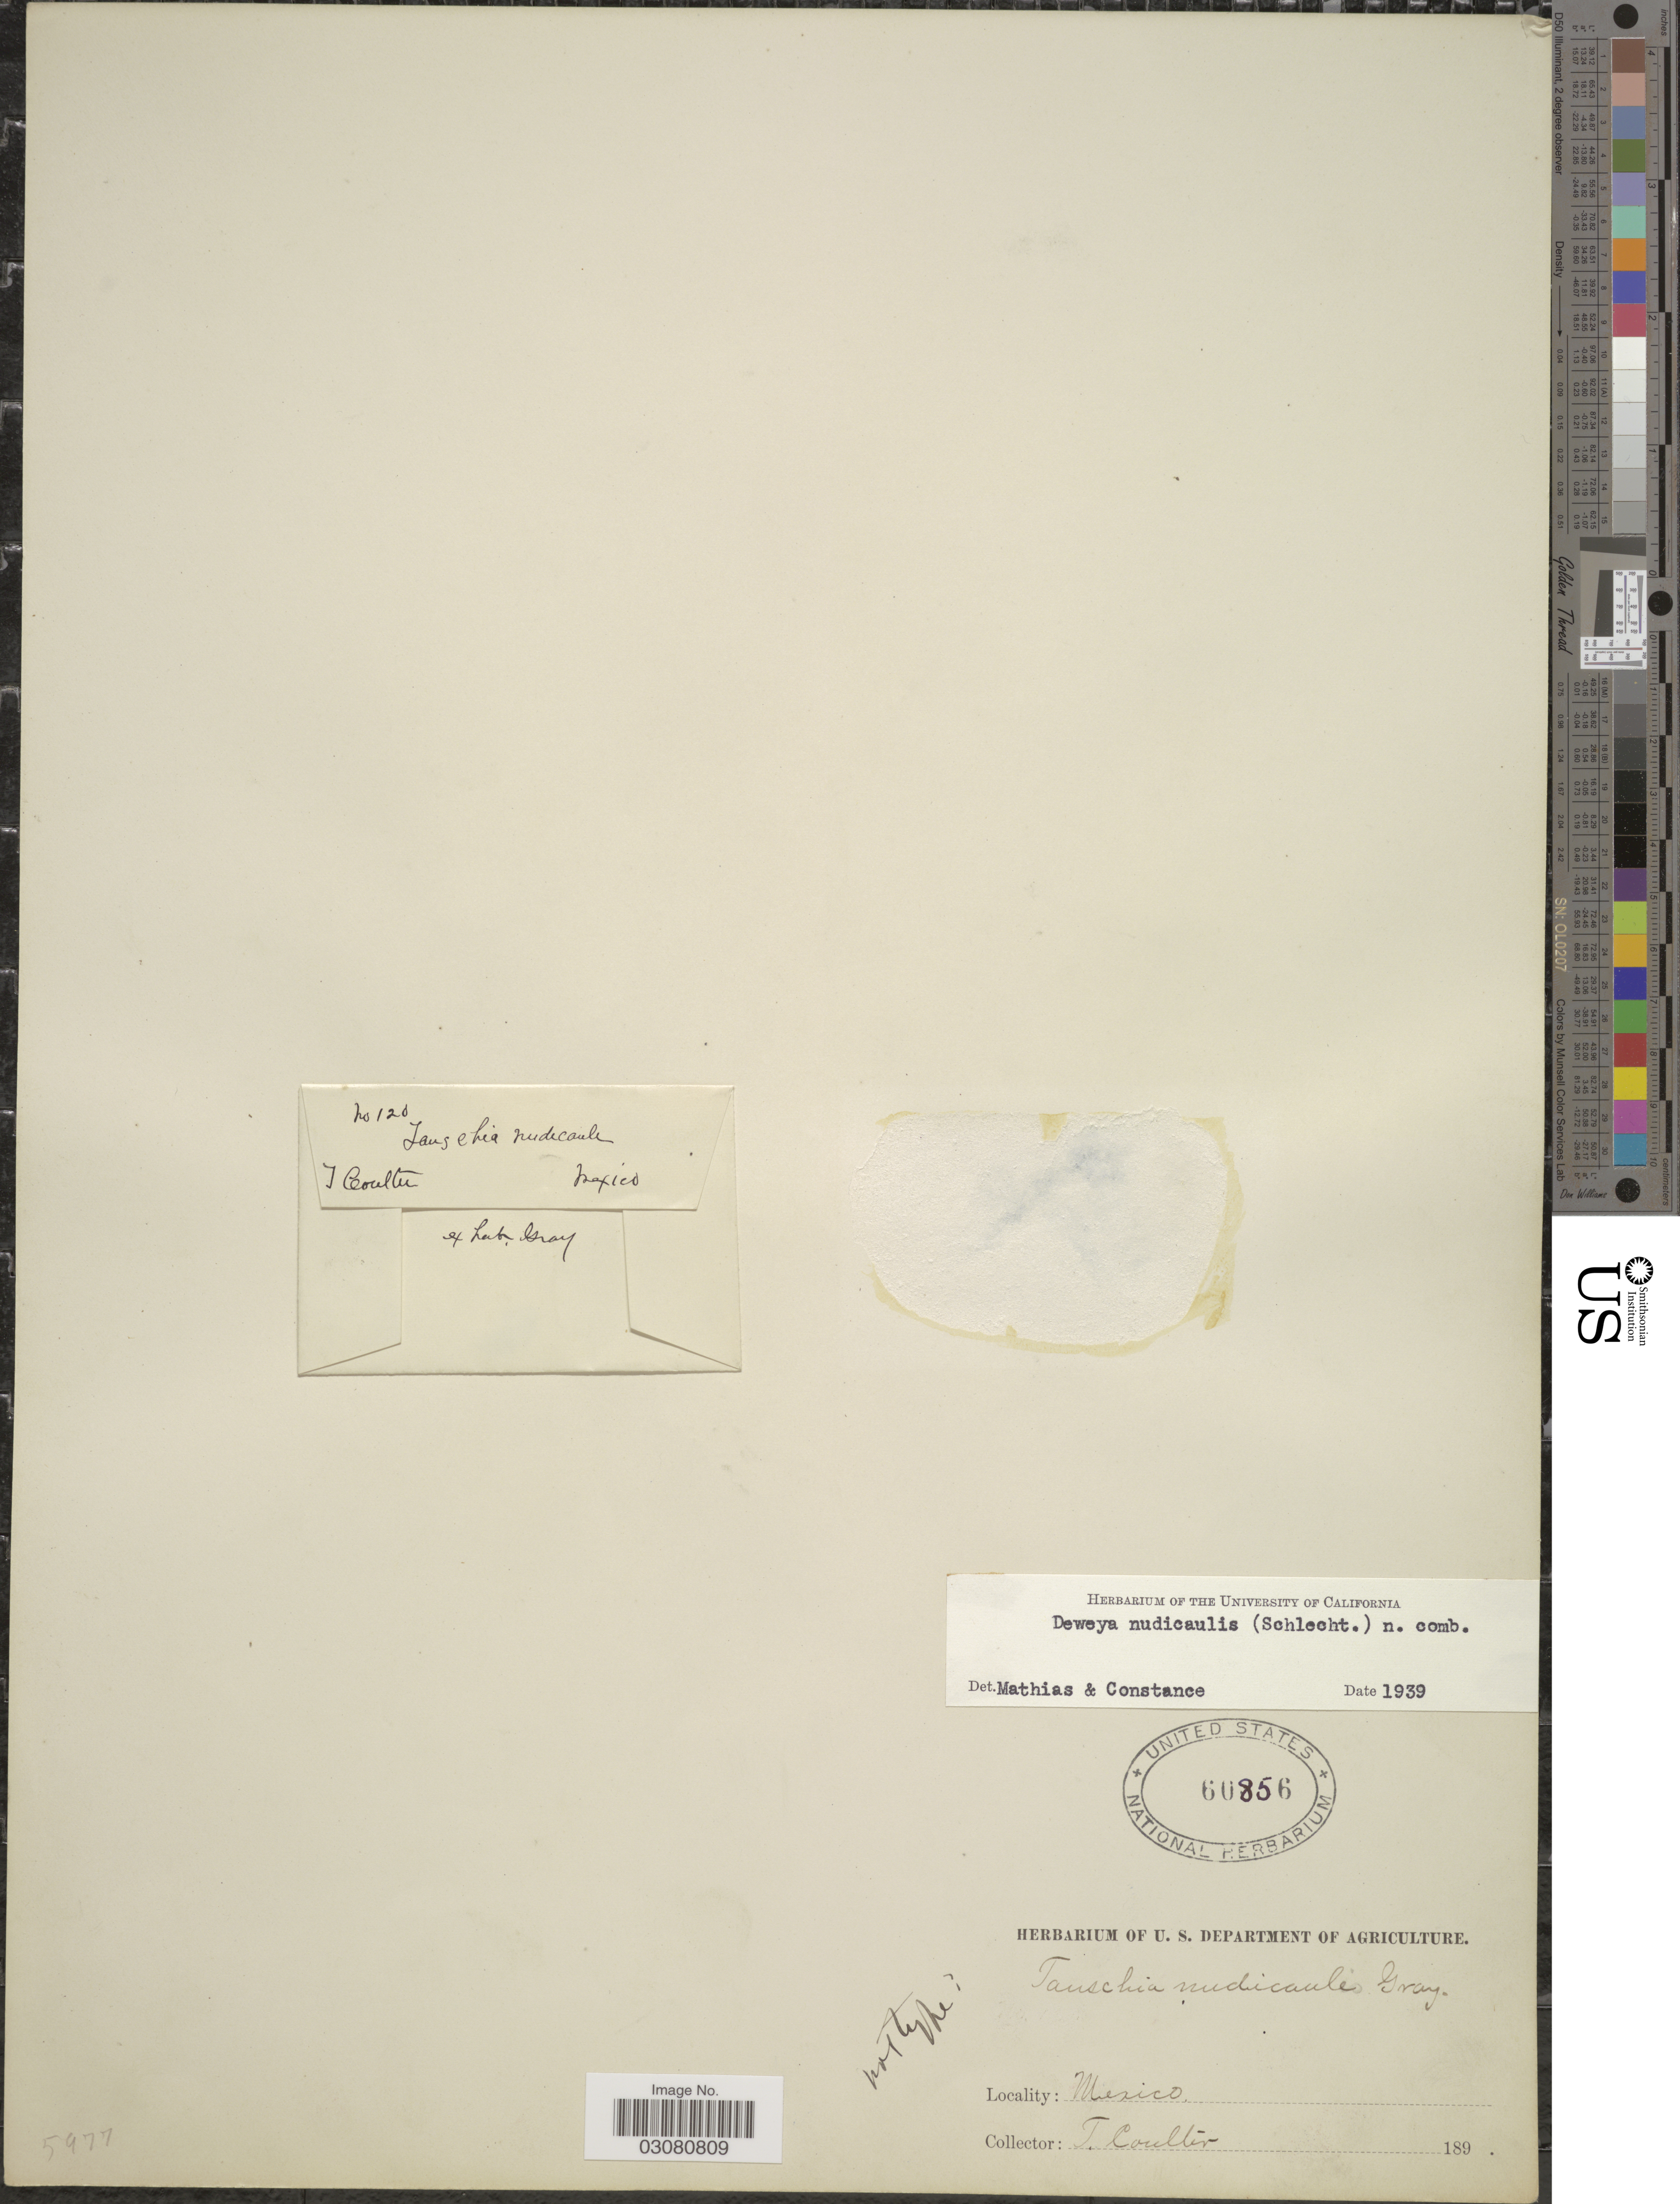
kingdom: Plantae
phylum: Tracheophyta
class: Magnoliopsida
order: Apiales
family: Apiaceae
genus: Tauschia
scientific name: Tauschia nudicaulis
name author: Schltdl.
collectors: T. Coulter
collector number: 120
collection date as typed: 189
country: Mexico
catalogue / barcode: US 60856